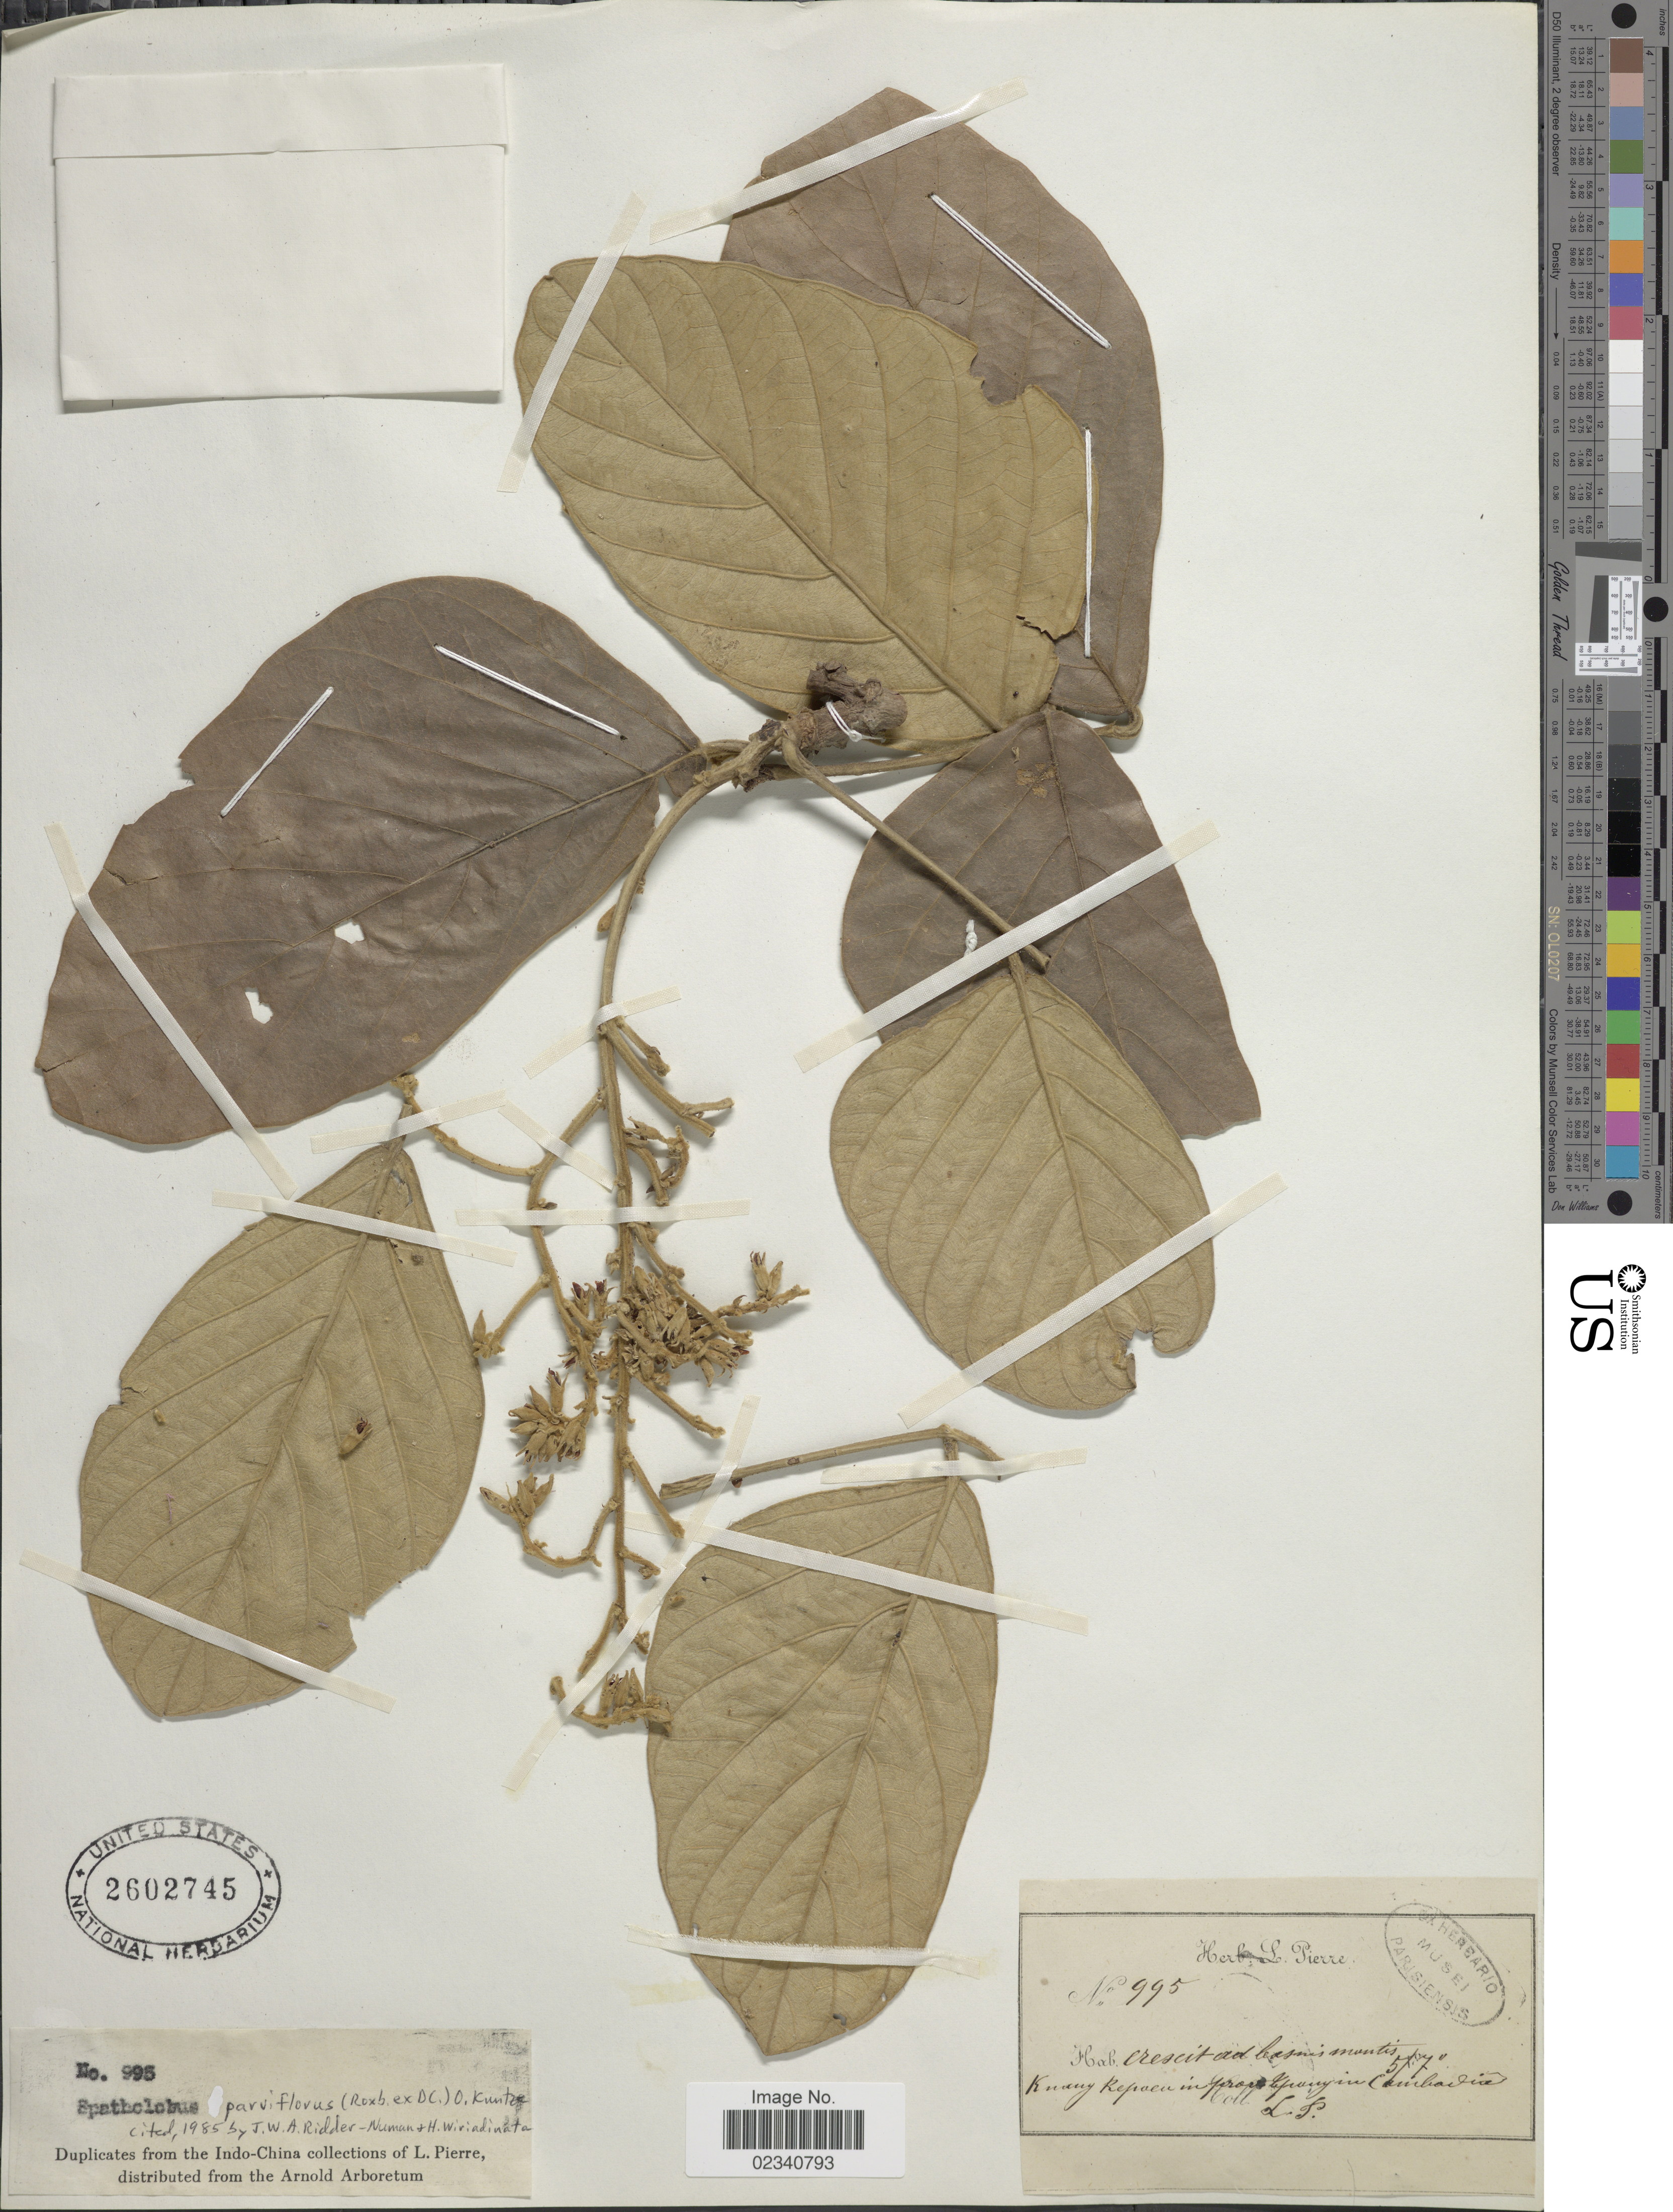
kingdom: Plantae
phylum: Tracheophyta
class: Magnoliopsida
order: Fabales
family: Fabaceae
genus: Spatholobus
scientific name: Spatholobus parviflorus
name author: (Roxb. ex G. Don) Kuntze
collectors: L. Pierre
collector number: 995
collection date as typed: Transcribed d/m/y: /5/70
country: Cambodia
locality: Kuang Kepaen in prov. Spangin ( [illegible text]dia).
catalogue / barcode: US 2602745